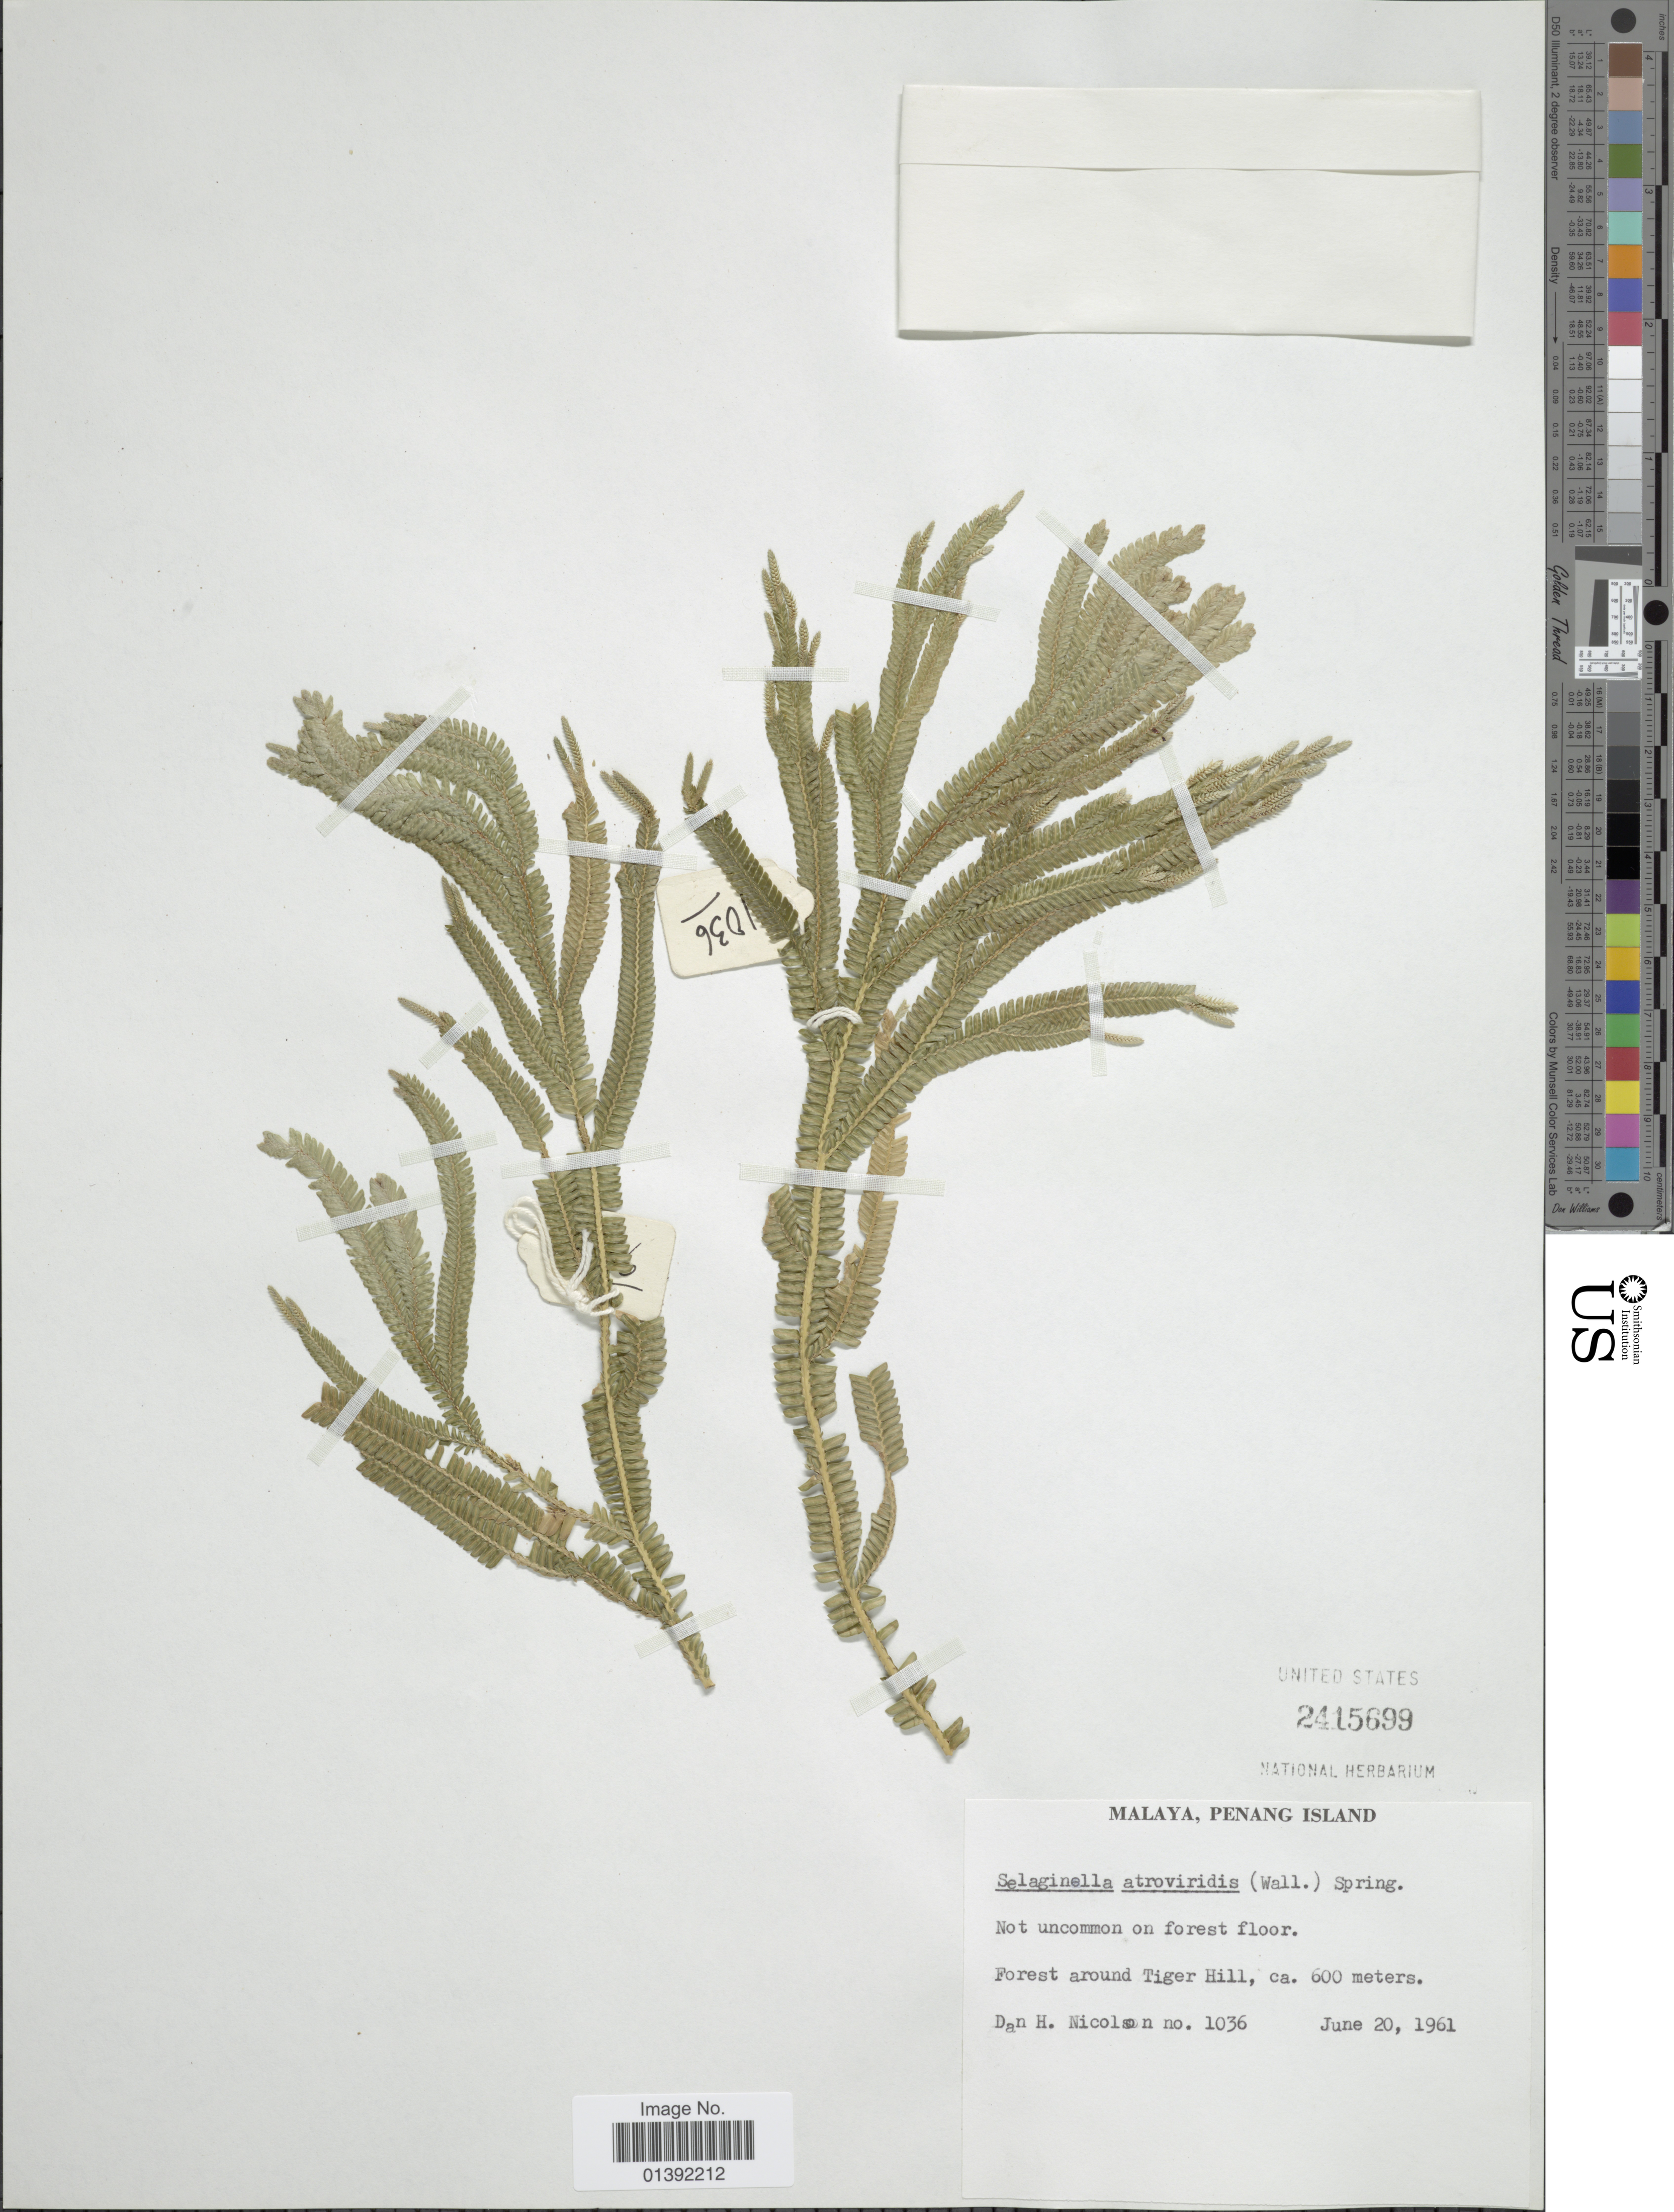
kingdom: Plantae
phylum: Tracheophyta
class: Lycopodiopsida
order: Selaginellales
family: Selaginellaceae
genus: Selaginella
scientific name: Selaginella sp.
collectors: D. H. Nicolson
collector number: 1036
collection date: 1961-06-20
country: Malaysia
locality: Malaya, Penang Island, Forest around Tiger Hill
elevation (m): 600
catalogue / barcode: US 2415699